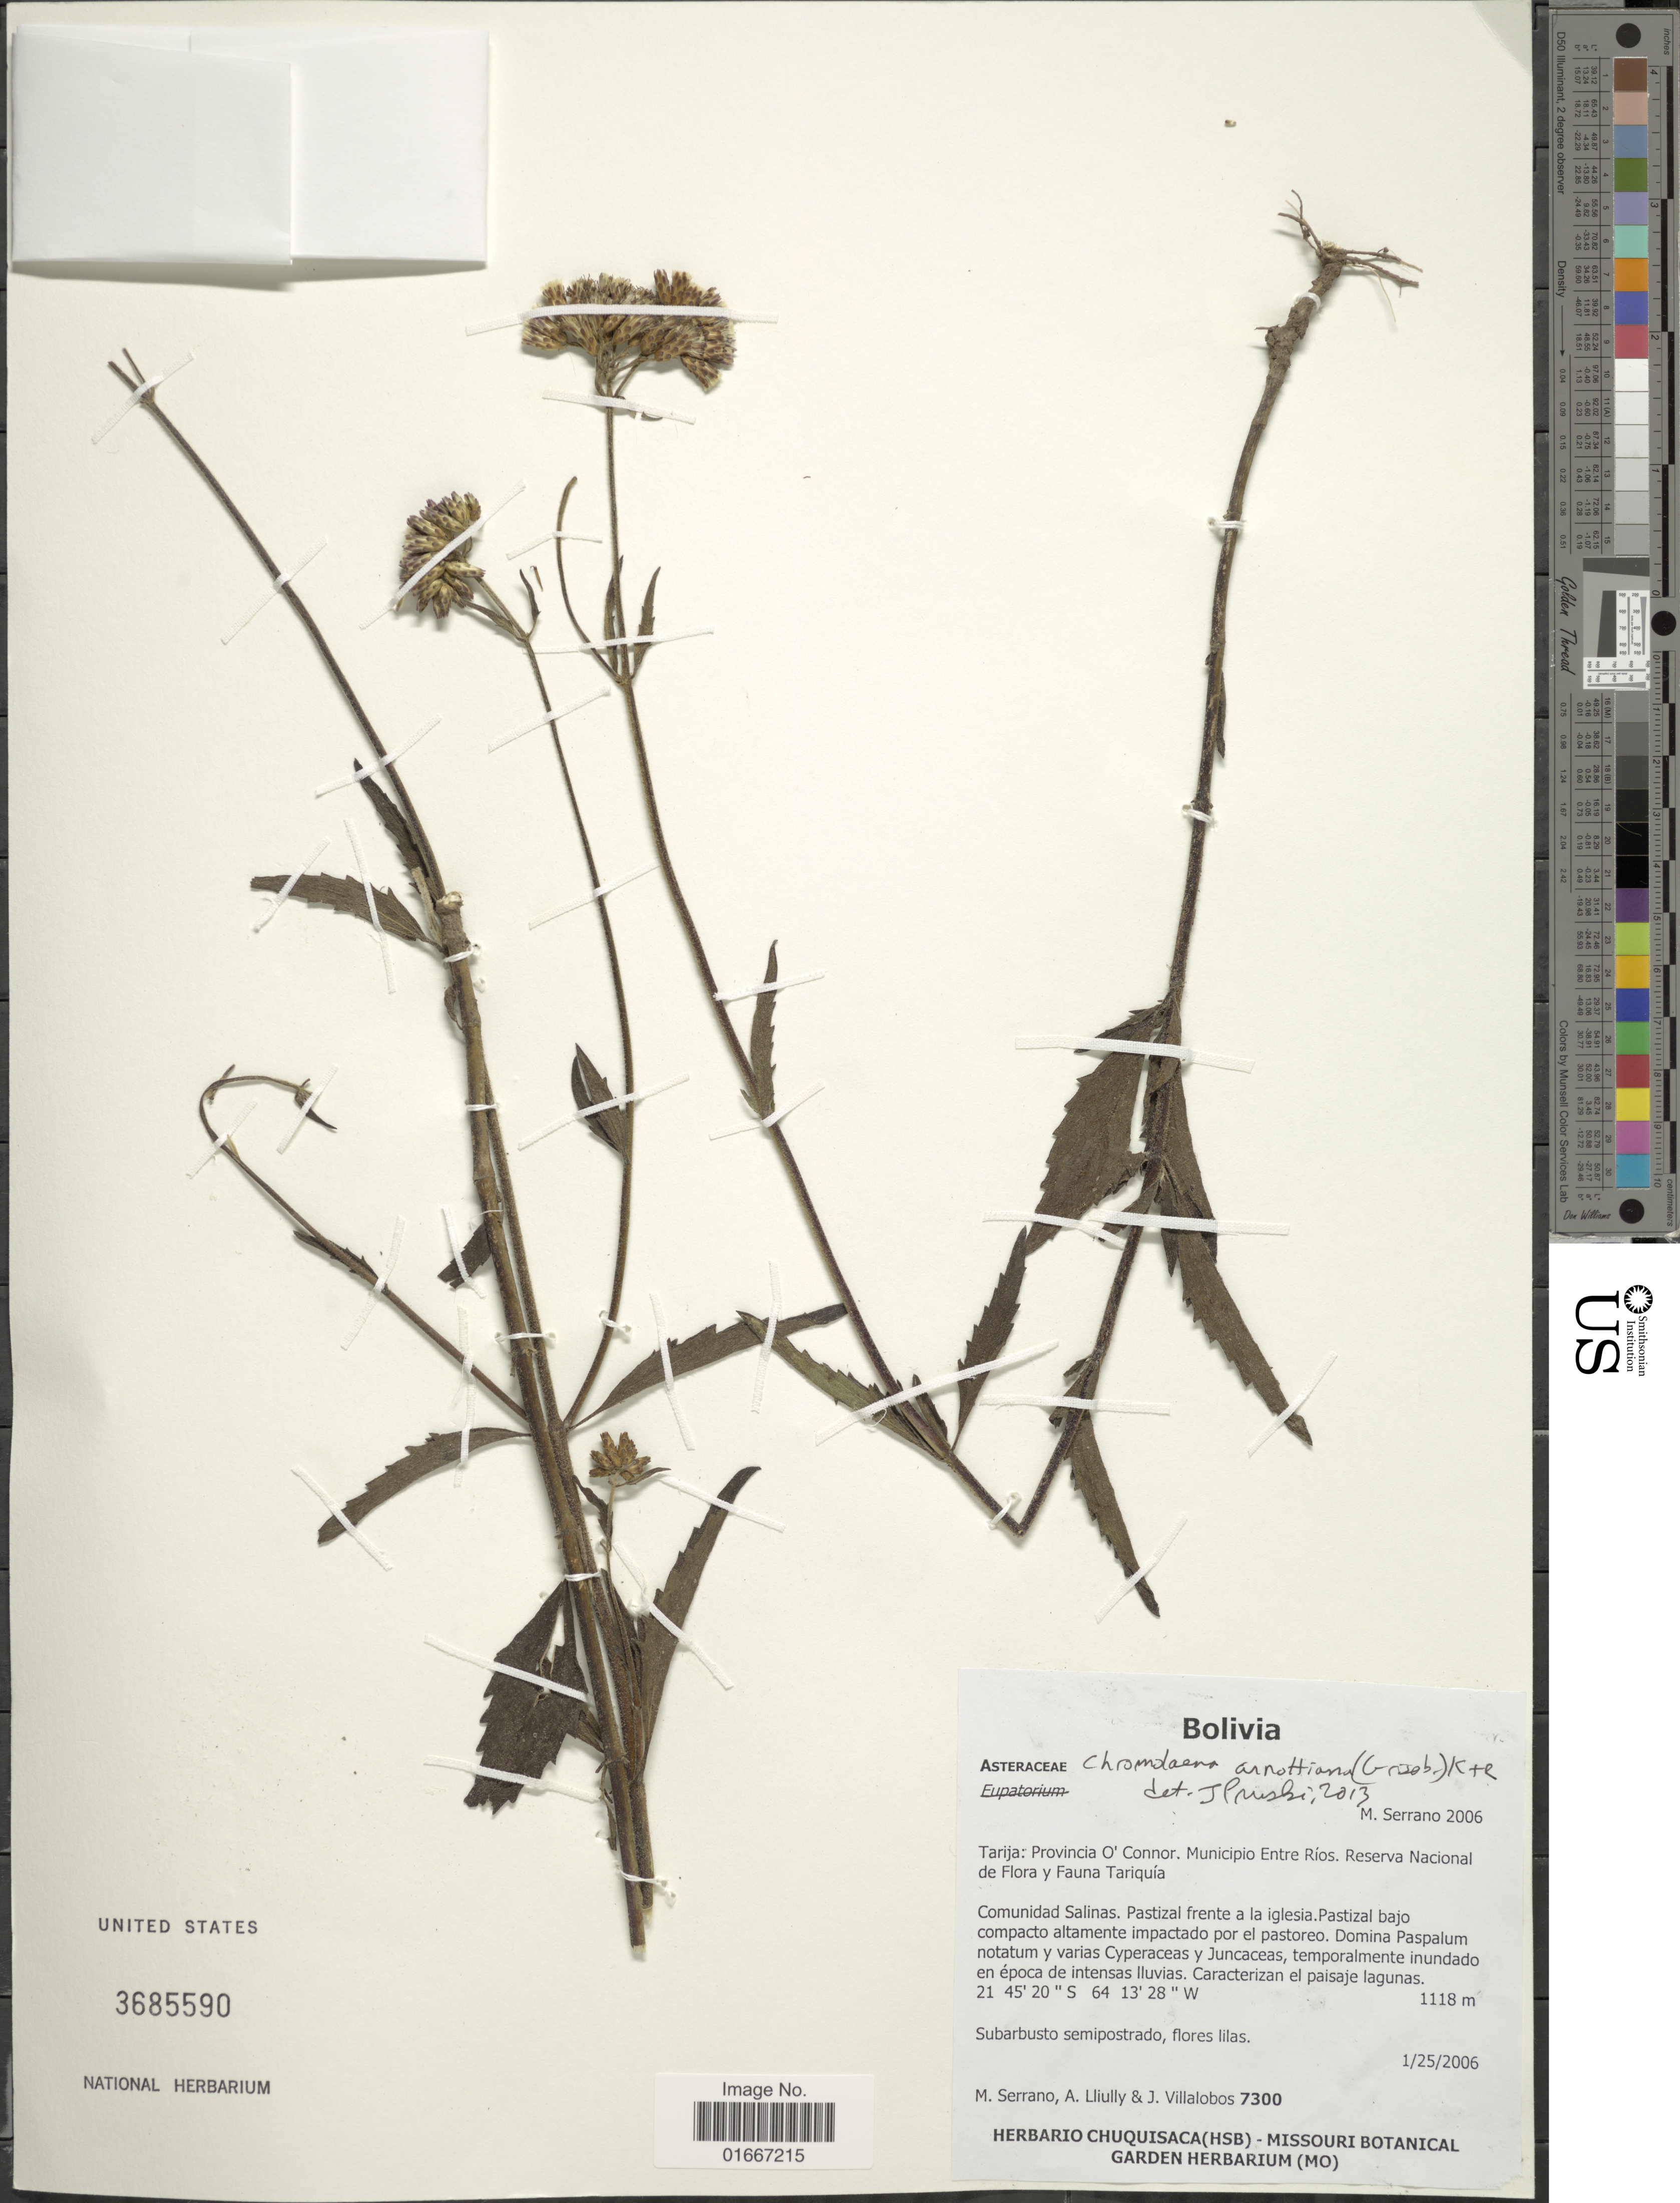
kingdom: Plantae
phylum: Tracheophyta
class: Magnoliopsida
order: Asterales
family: Asteraceae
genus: Chromolaena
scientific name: Chromolaena arnottiana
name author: (Griseb.) R.M. King & H. Rob.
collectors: M. Serrano, A. Lliully & J. Villalobos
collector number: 7300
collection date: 2006-01-25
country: Bolivia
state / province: Tarija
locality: Provincia: O'Connor. Muncipio Emtre Rios. Reserva Nacional de Flora y Fauna Tariquia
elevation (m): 1118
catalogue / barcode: US 3685590